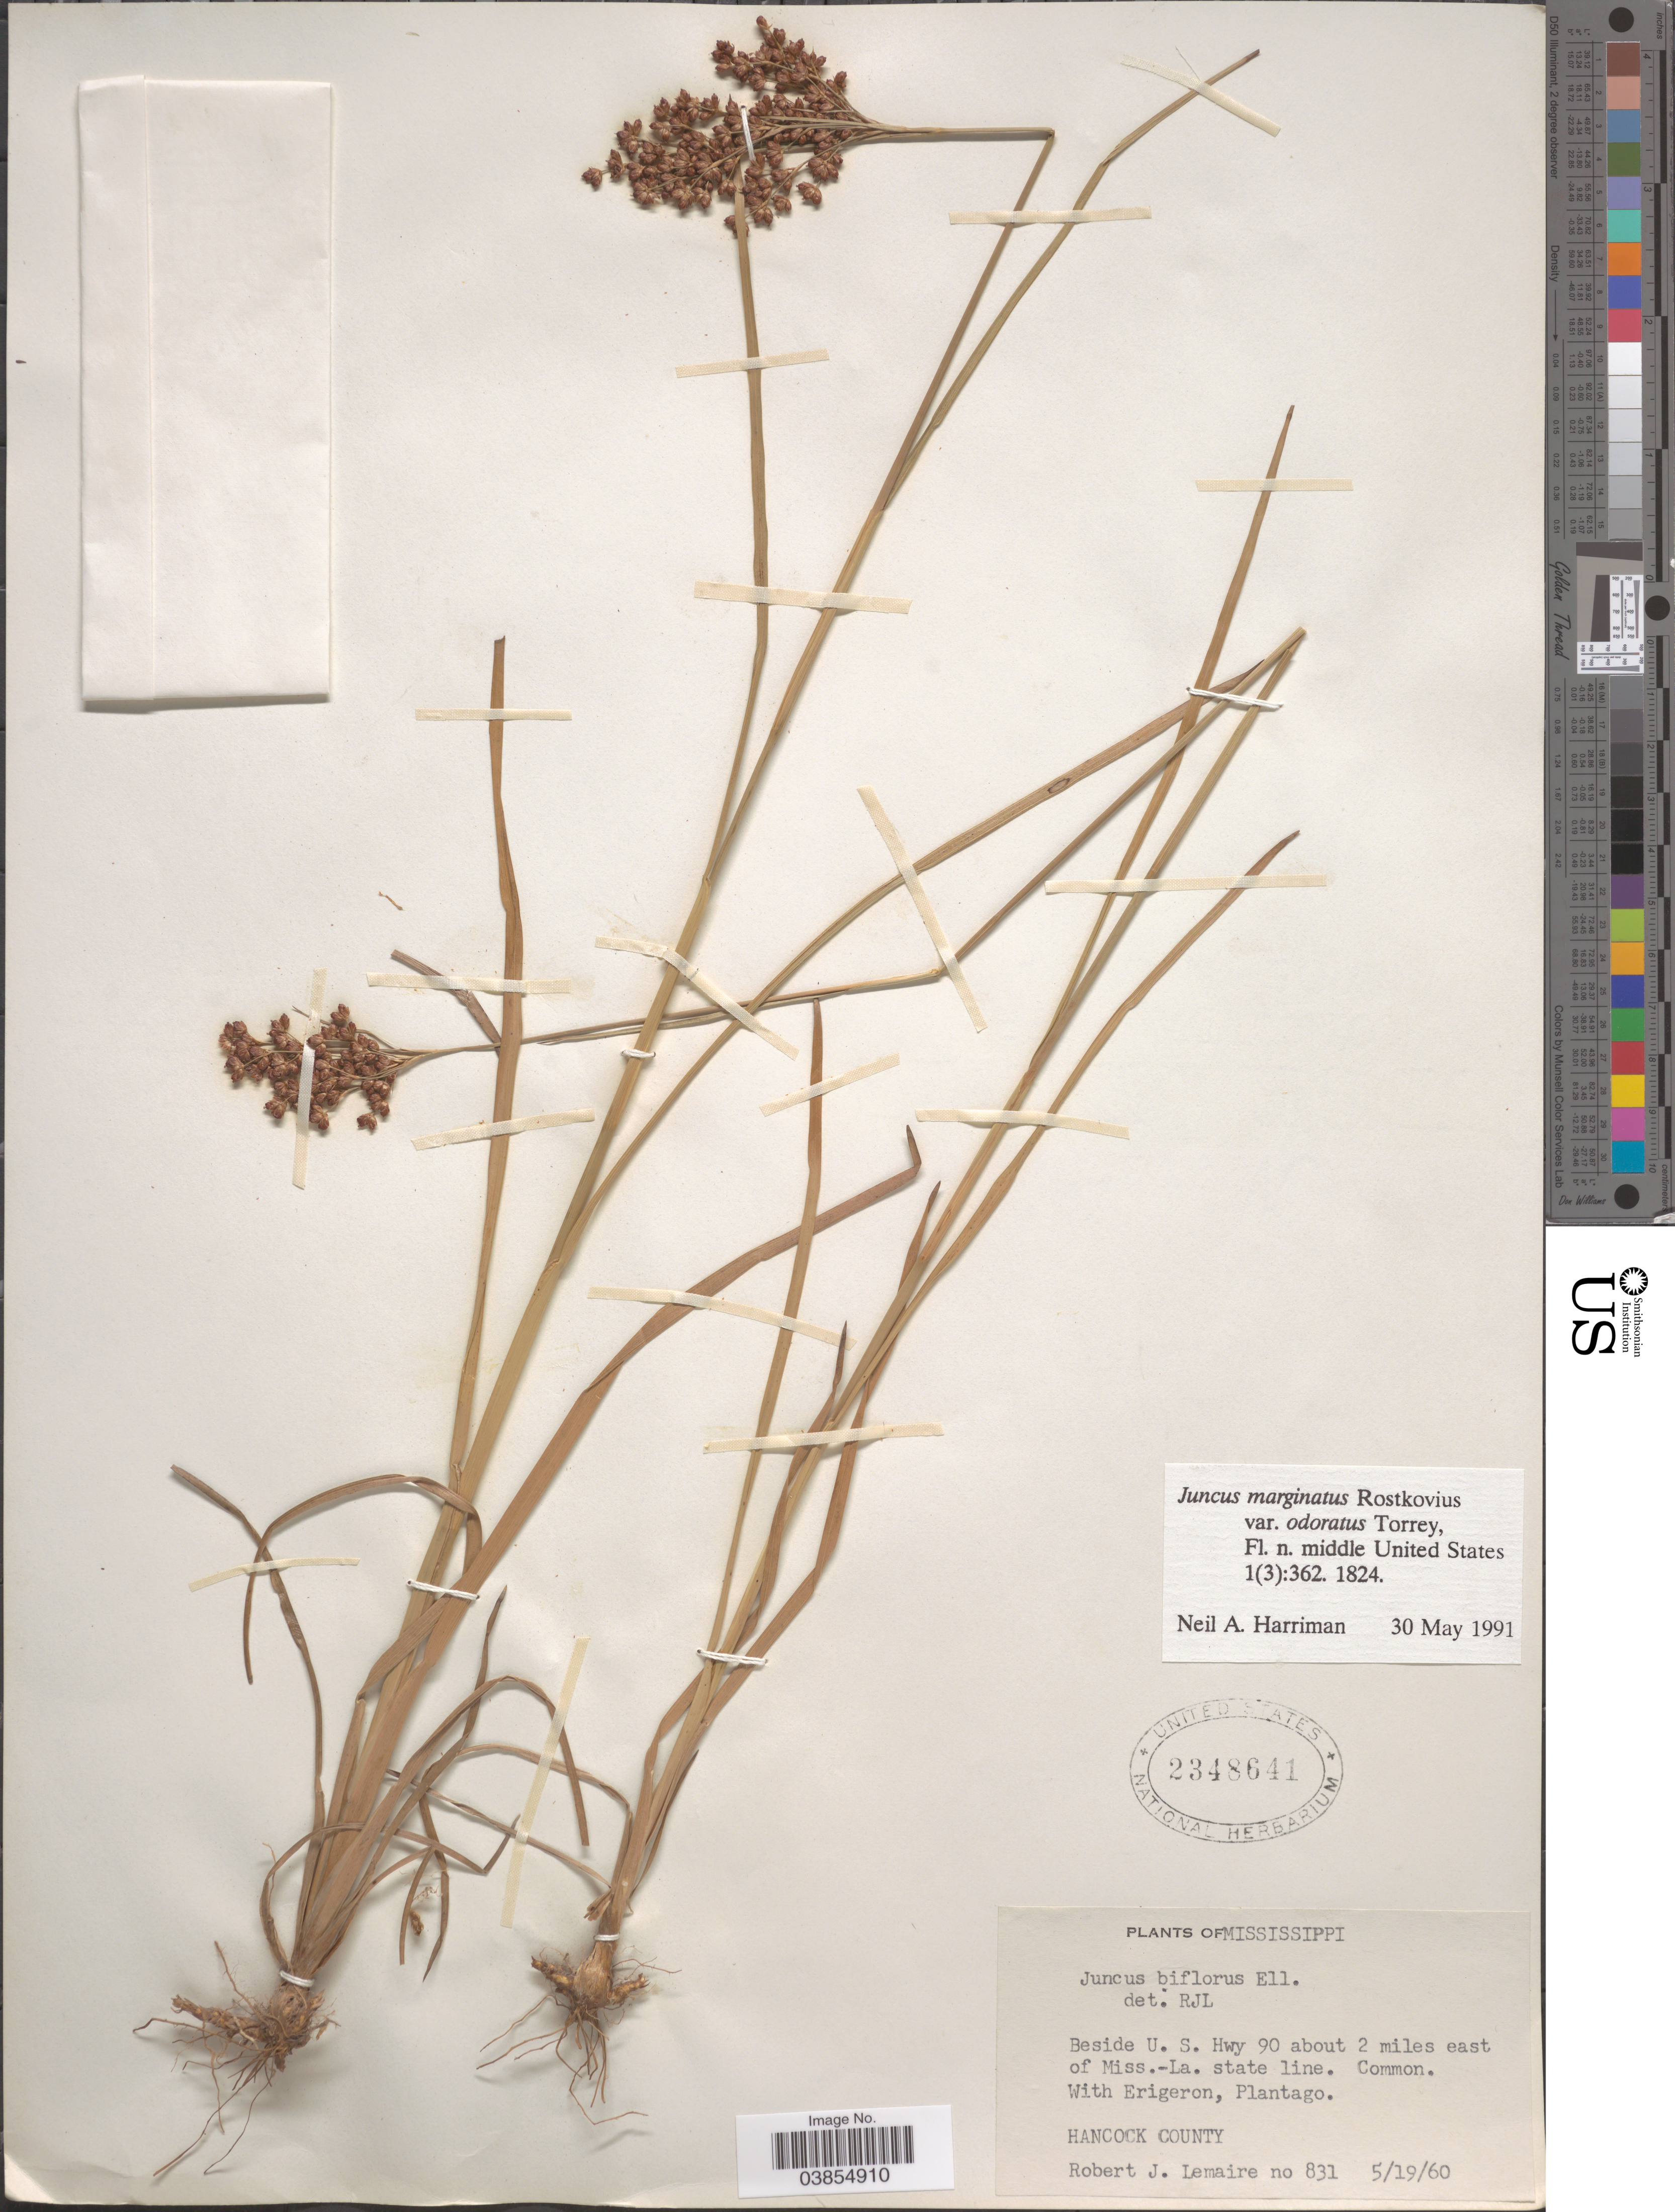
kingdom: Plantae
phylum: Tracheophyta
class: Liliopsida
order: Poales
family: Juncaceae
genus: Juncus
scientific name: Juncus marginatus var. odoratus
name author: Torr.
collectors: R. J. Lemaire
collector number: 831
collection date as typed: Transcribed d/m/y: 19/5/60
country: United States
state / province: Mississippi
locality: Beside U. S. Hwy 90 about 2 miles east of Miss.- La. state line. With Erigeron, Plantago. Hancock County.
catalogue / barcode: US 2348641